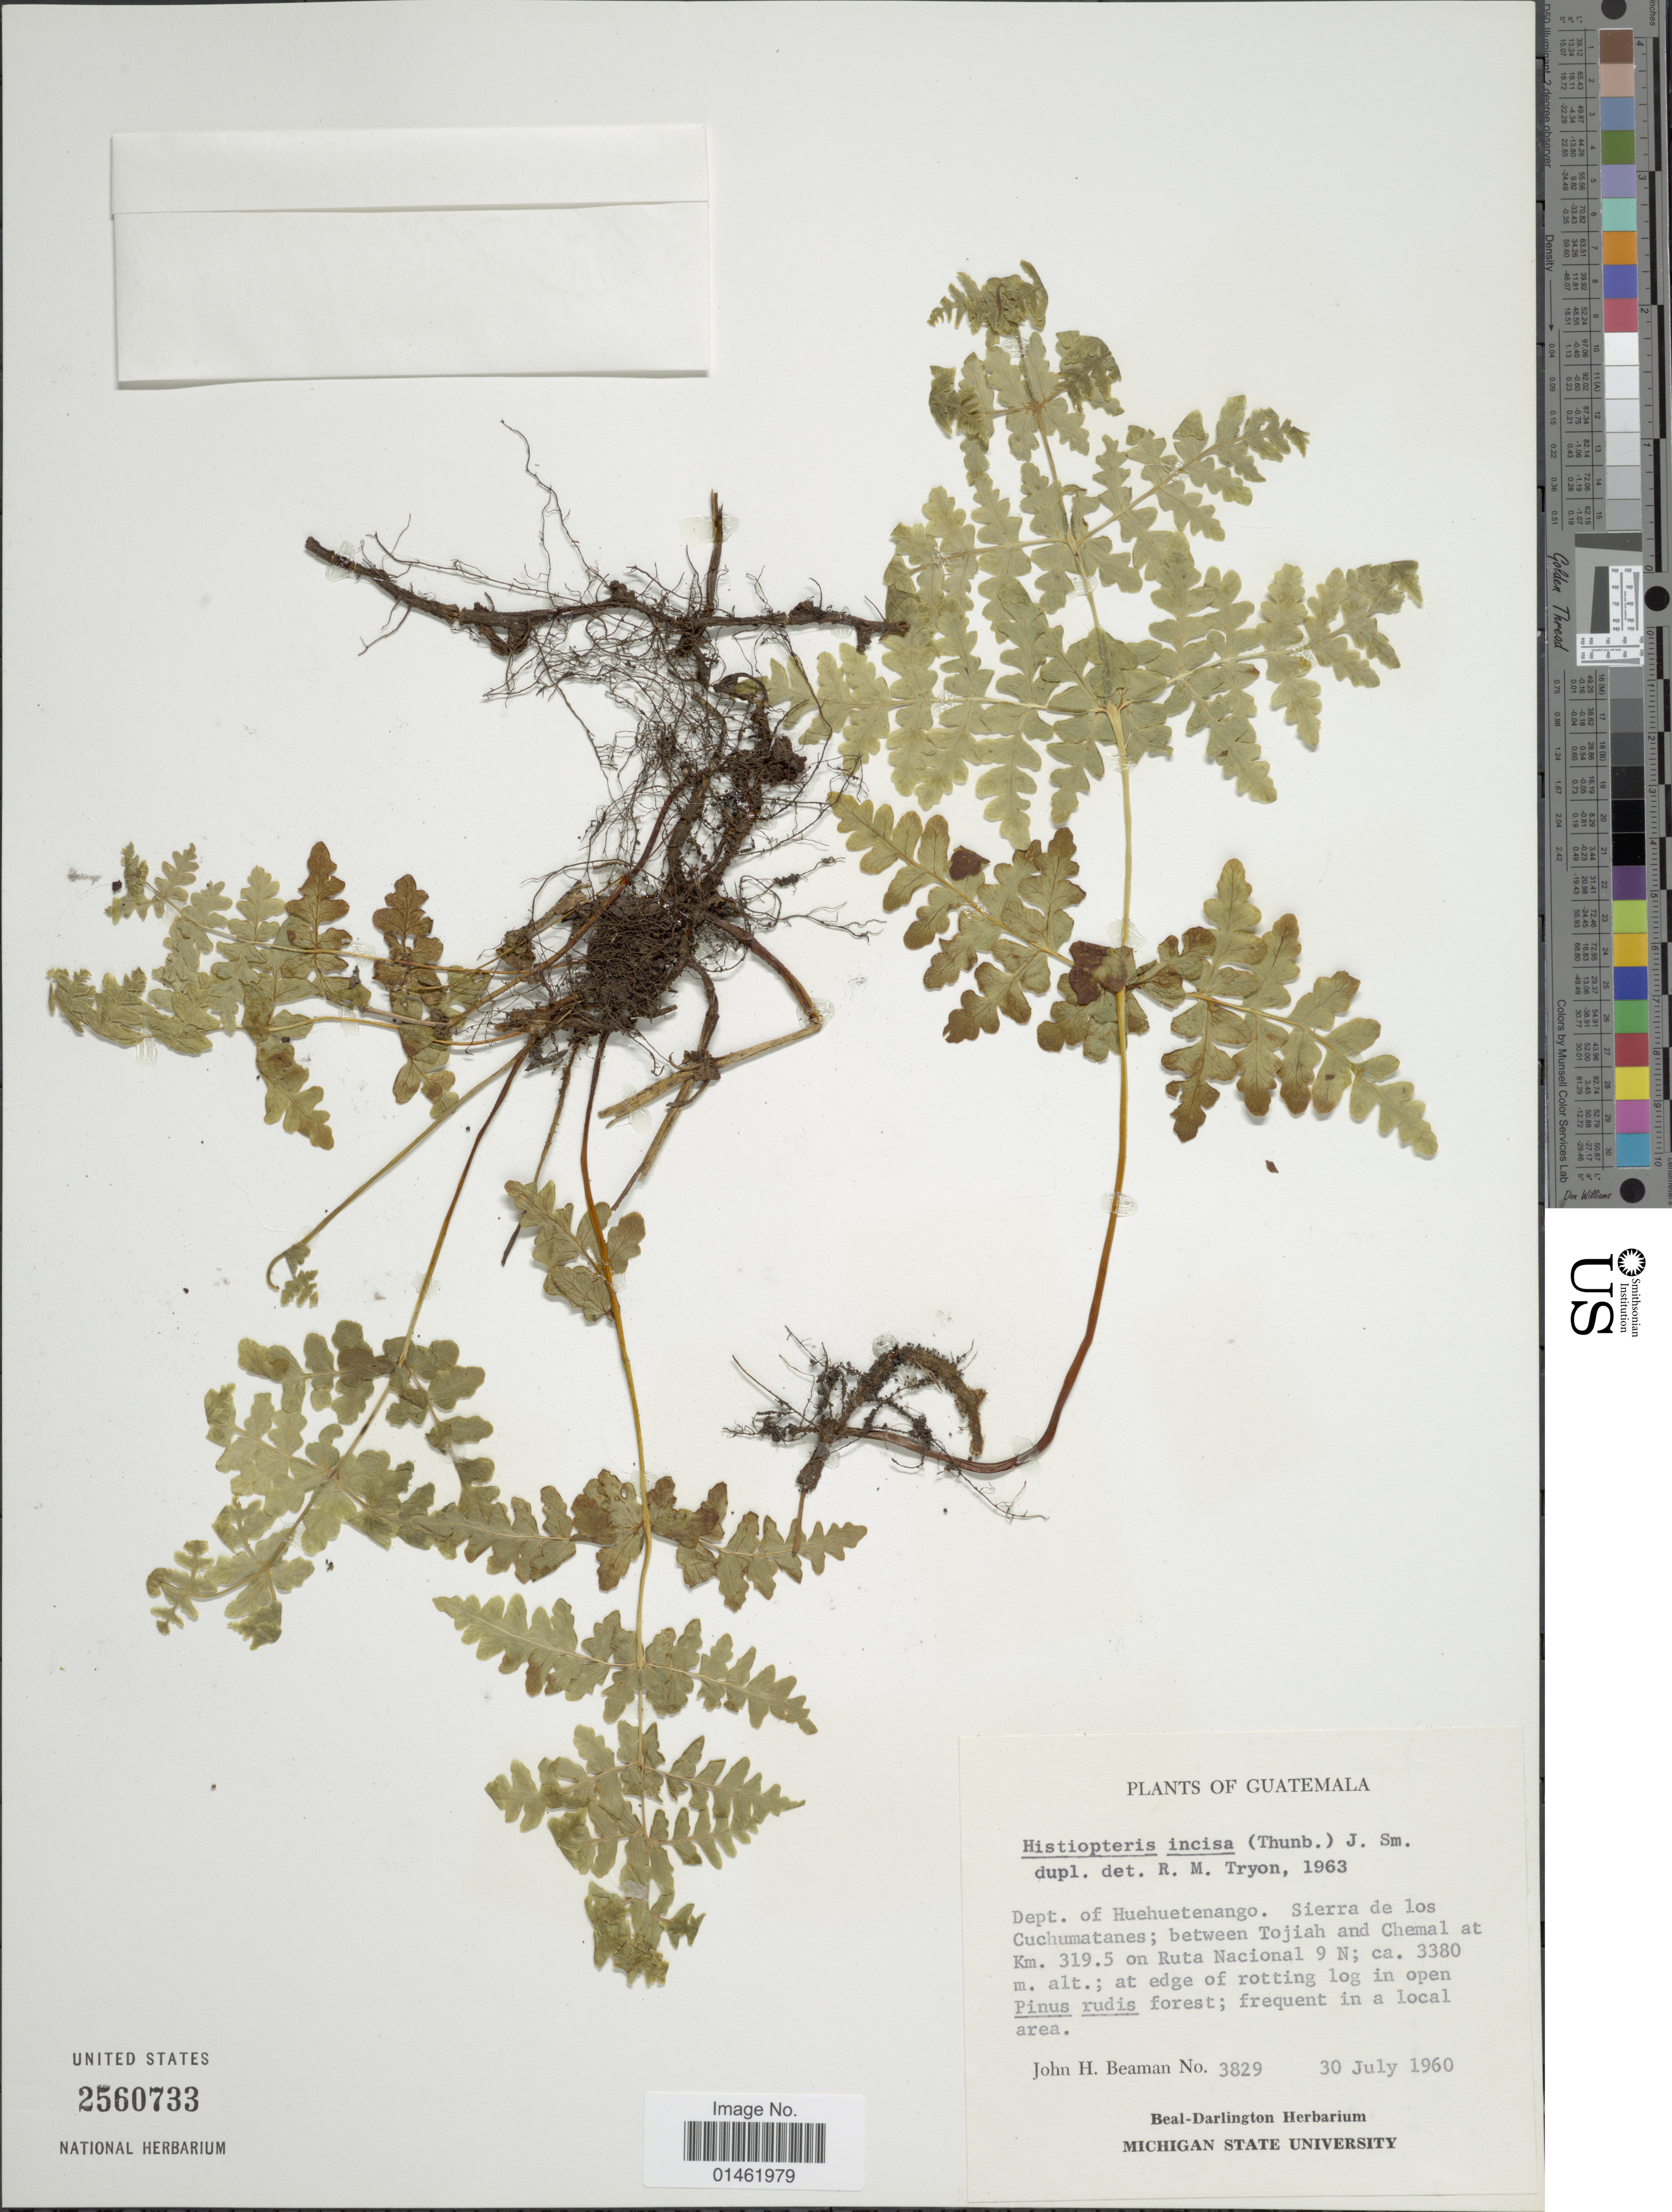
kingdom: Plantae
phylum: Tracheophyta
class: Polypodiopsida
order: Polypodiales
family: Dennstaedtiaceae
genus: Histiopteris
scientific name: Histiopteris incisa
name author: (Thunb.) J. Sm.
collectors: J. H. Beaman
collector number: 3829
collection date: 1960-07-30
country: Guatemala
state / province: Huehuetenango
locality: Dept. Huehuetenango, Sierra de los Cuchumatanes, between Tojiah and Chemal at km 319.5 on RUta Nacional 9 N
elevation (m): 3380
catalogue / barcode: US 2560733